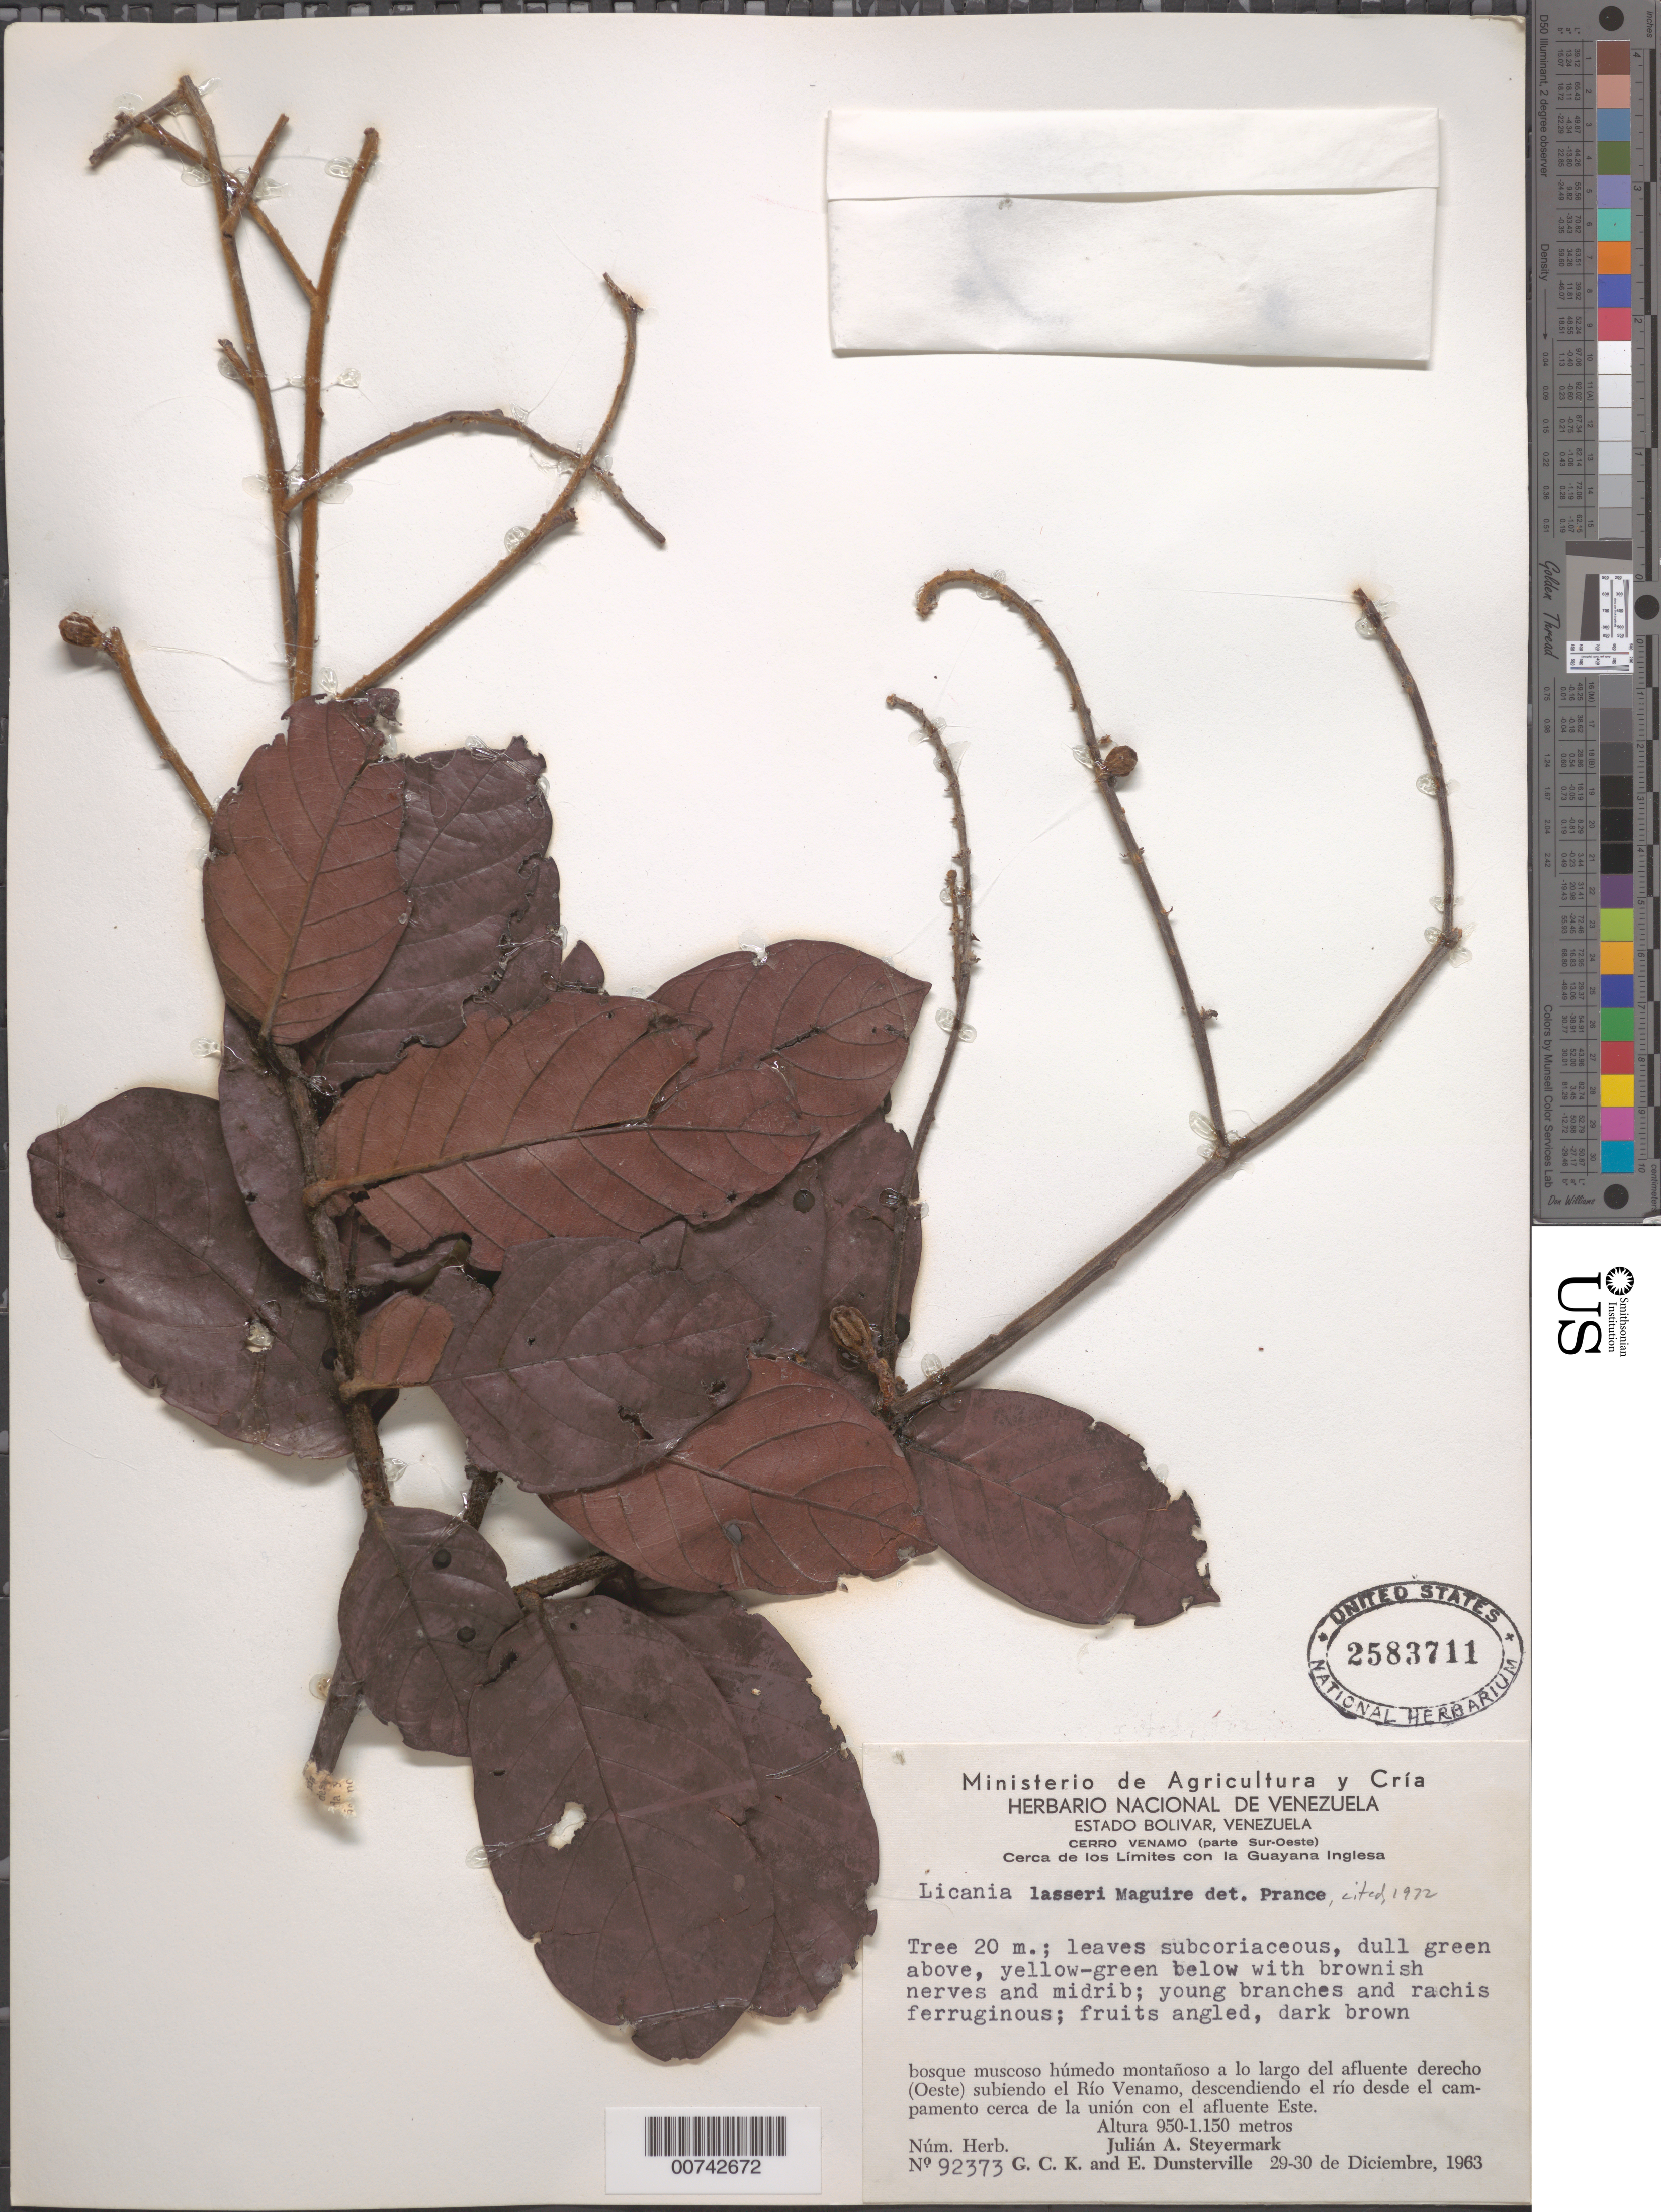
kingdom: Plantae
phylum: Tracheophyta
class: Magnoliopsida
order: Malpighiales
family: Chrysobalanaceae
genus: Hymenopus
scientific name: Hymenopus lasseri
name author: (Maguire) Sothers & Prance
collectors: J. Steyermark, G. C. K. Dunsterville & E. Dunsterville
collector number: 92373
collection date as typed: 29-Dec-63 to 30-Dec-63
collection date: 1963-12-29/1963-12-30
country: Venezuela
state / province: Bolívar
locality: Cerro Venamo, Río Venamo, descendiendo el río desde el campamento cerca de la union con el afluente Este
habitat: Bosque muscoso humedo montanoso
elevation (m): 950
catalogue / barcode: US 2583711